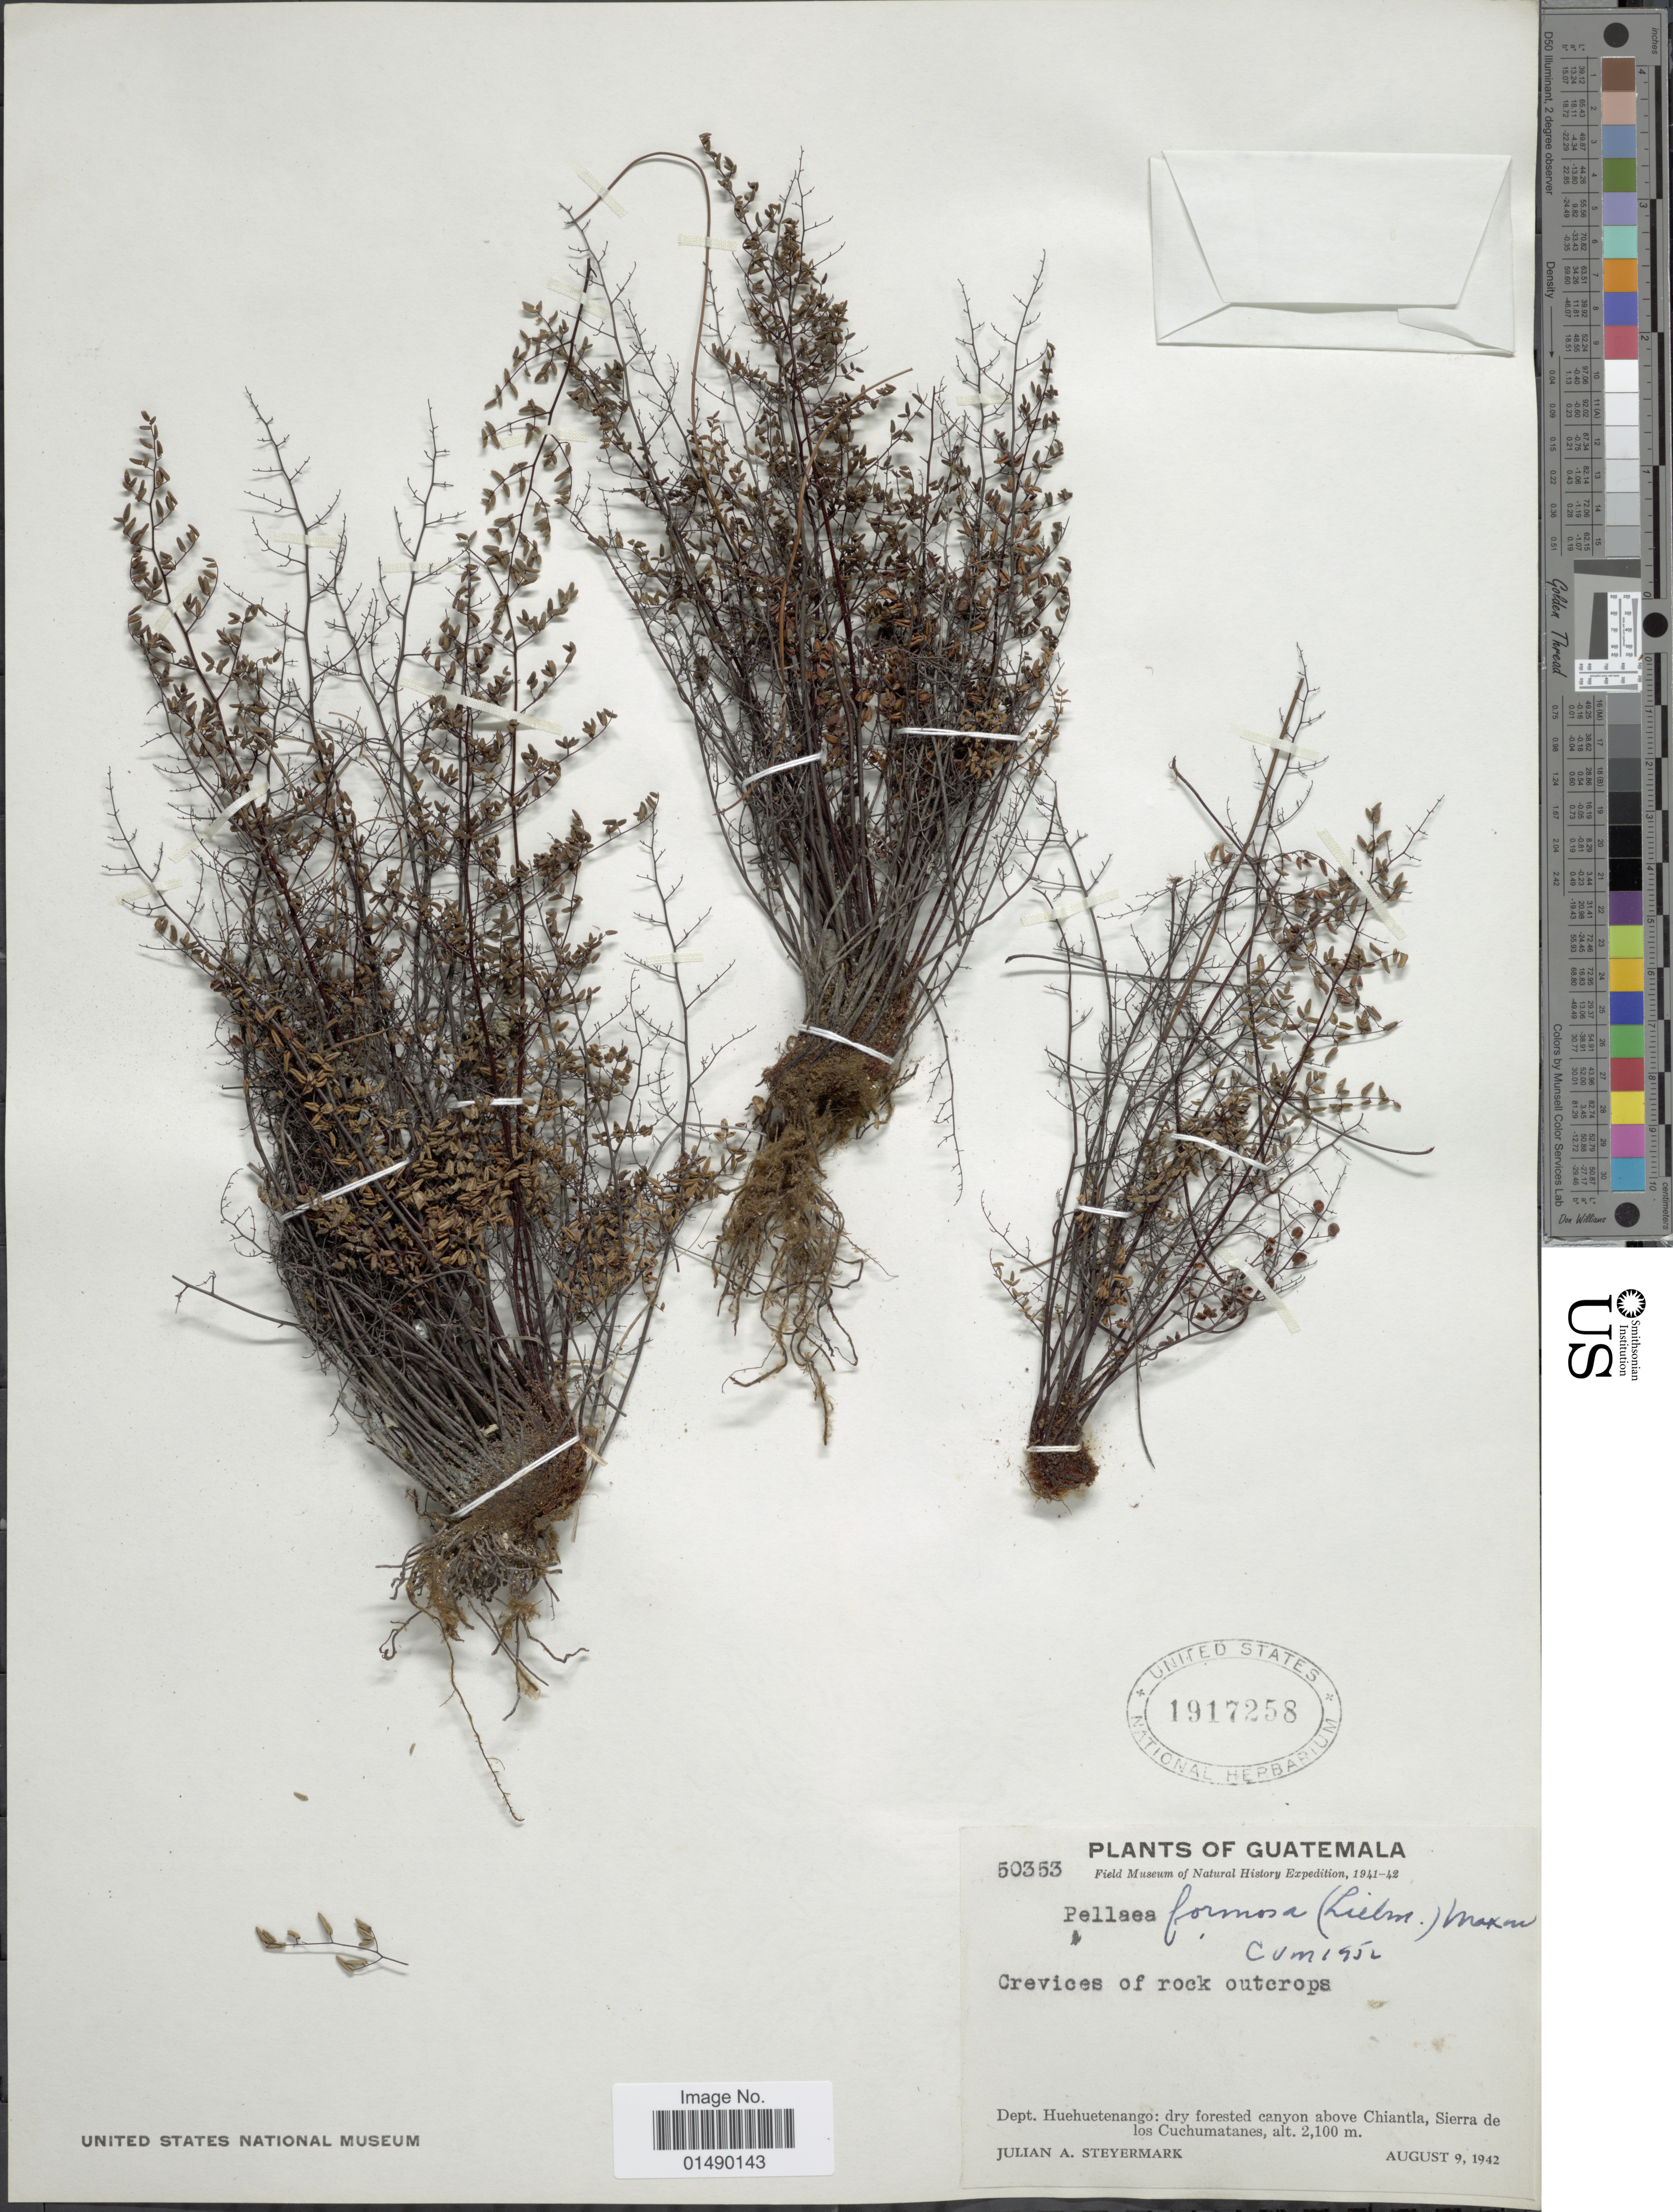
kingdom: Plantae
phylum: Tracheophyta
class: Polypodiopsida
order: Polypodiales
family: Pteridaceae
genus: Argyrochosma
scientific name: Argyrochosma formosa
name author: (Liebm.) Windham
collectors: J. Steyermark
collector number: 50353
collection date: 1942-08-09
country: Guatemala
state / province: Huehuetenango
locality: Guatemala, Dept. Huehuetenango: dry forested canyon above Chiantla, Sierra de los Cuchumatanes.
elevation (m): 2100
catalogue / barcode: US 1917258